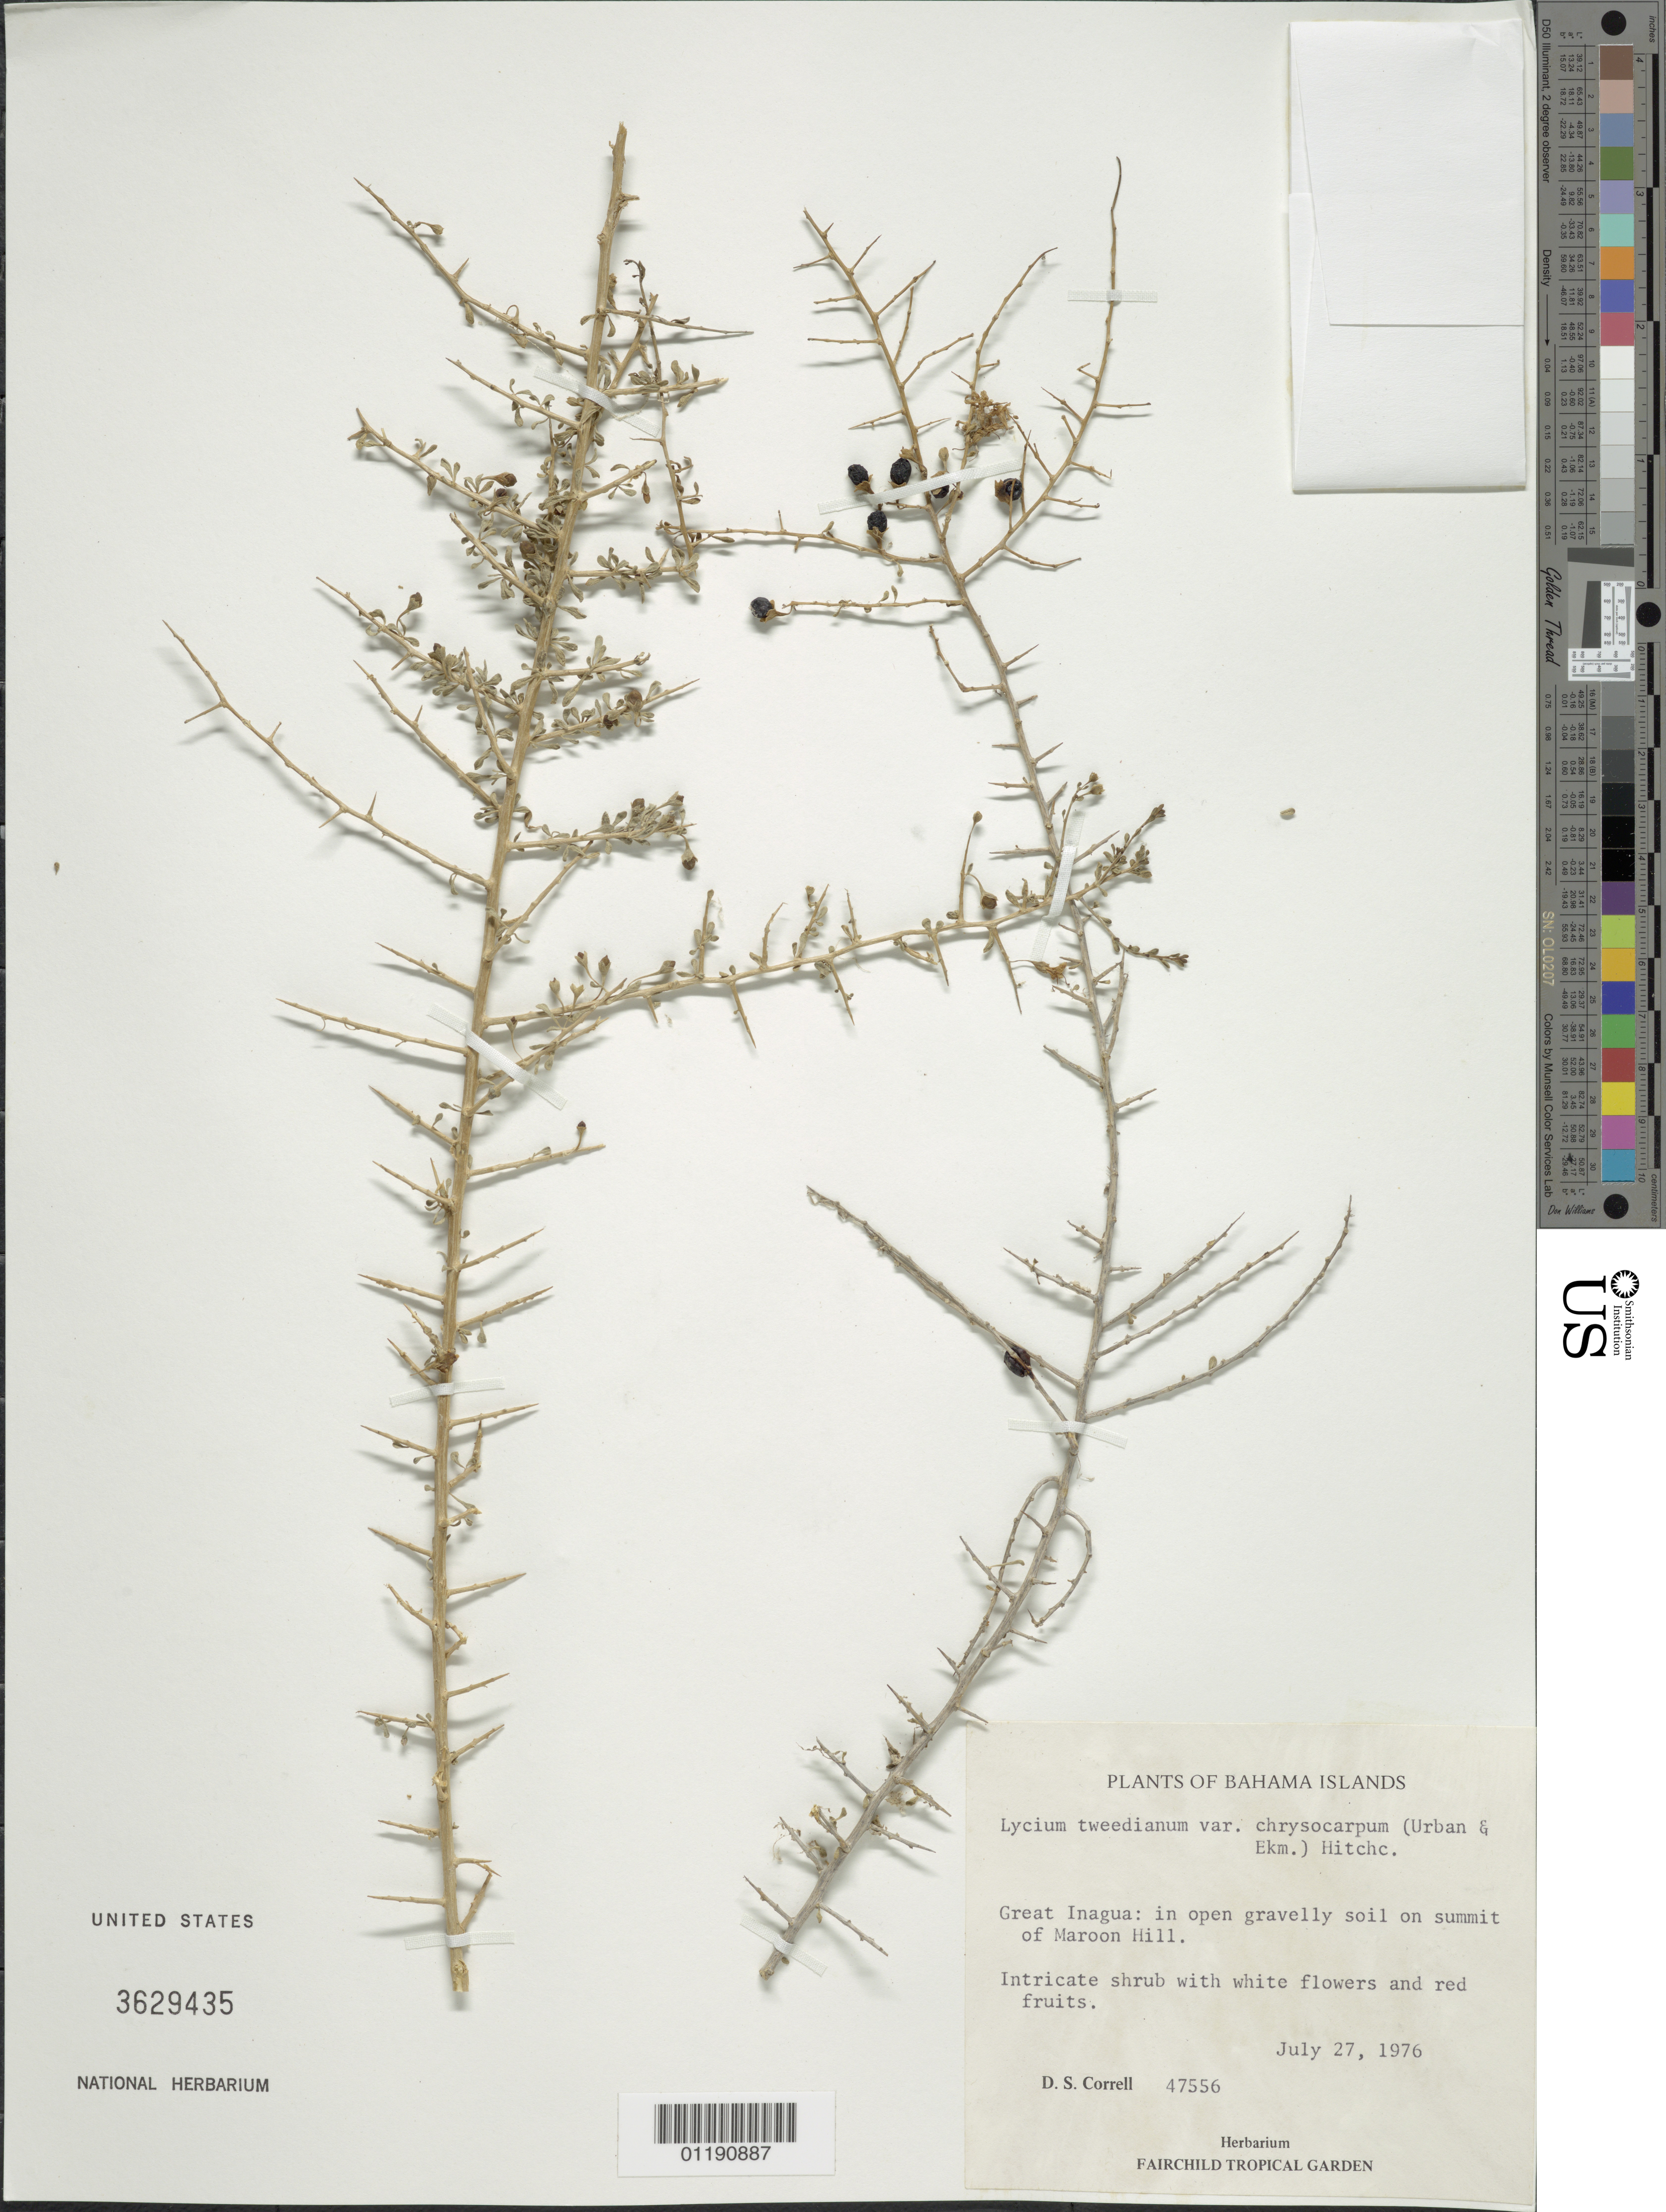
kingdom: Plantae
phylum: Tracheophyta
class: Magnoliopsida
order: Solanales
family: Solanaceae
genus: Lycium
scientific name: Lycium tweedianum var. chrysocarpum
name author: C.L. Hitchc.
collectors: D. S. Correll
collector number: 47556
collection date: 1976-07-27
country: Bahamas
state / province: Great Inagua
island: Great Inagua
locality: Great Inagua: on summit of Maroon Hill.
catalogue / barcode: US 3629435